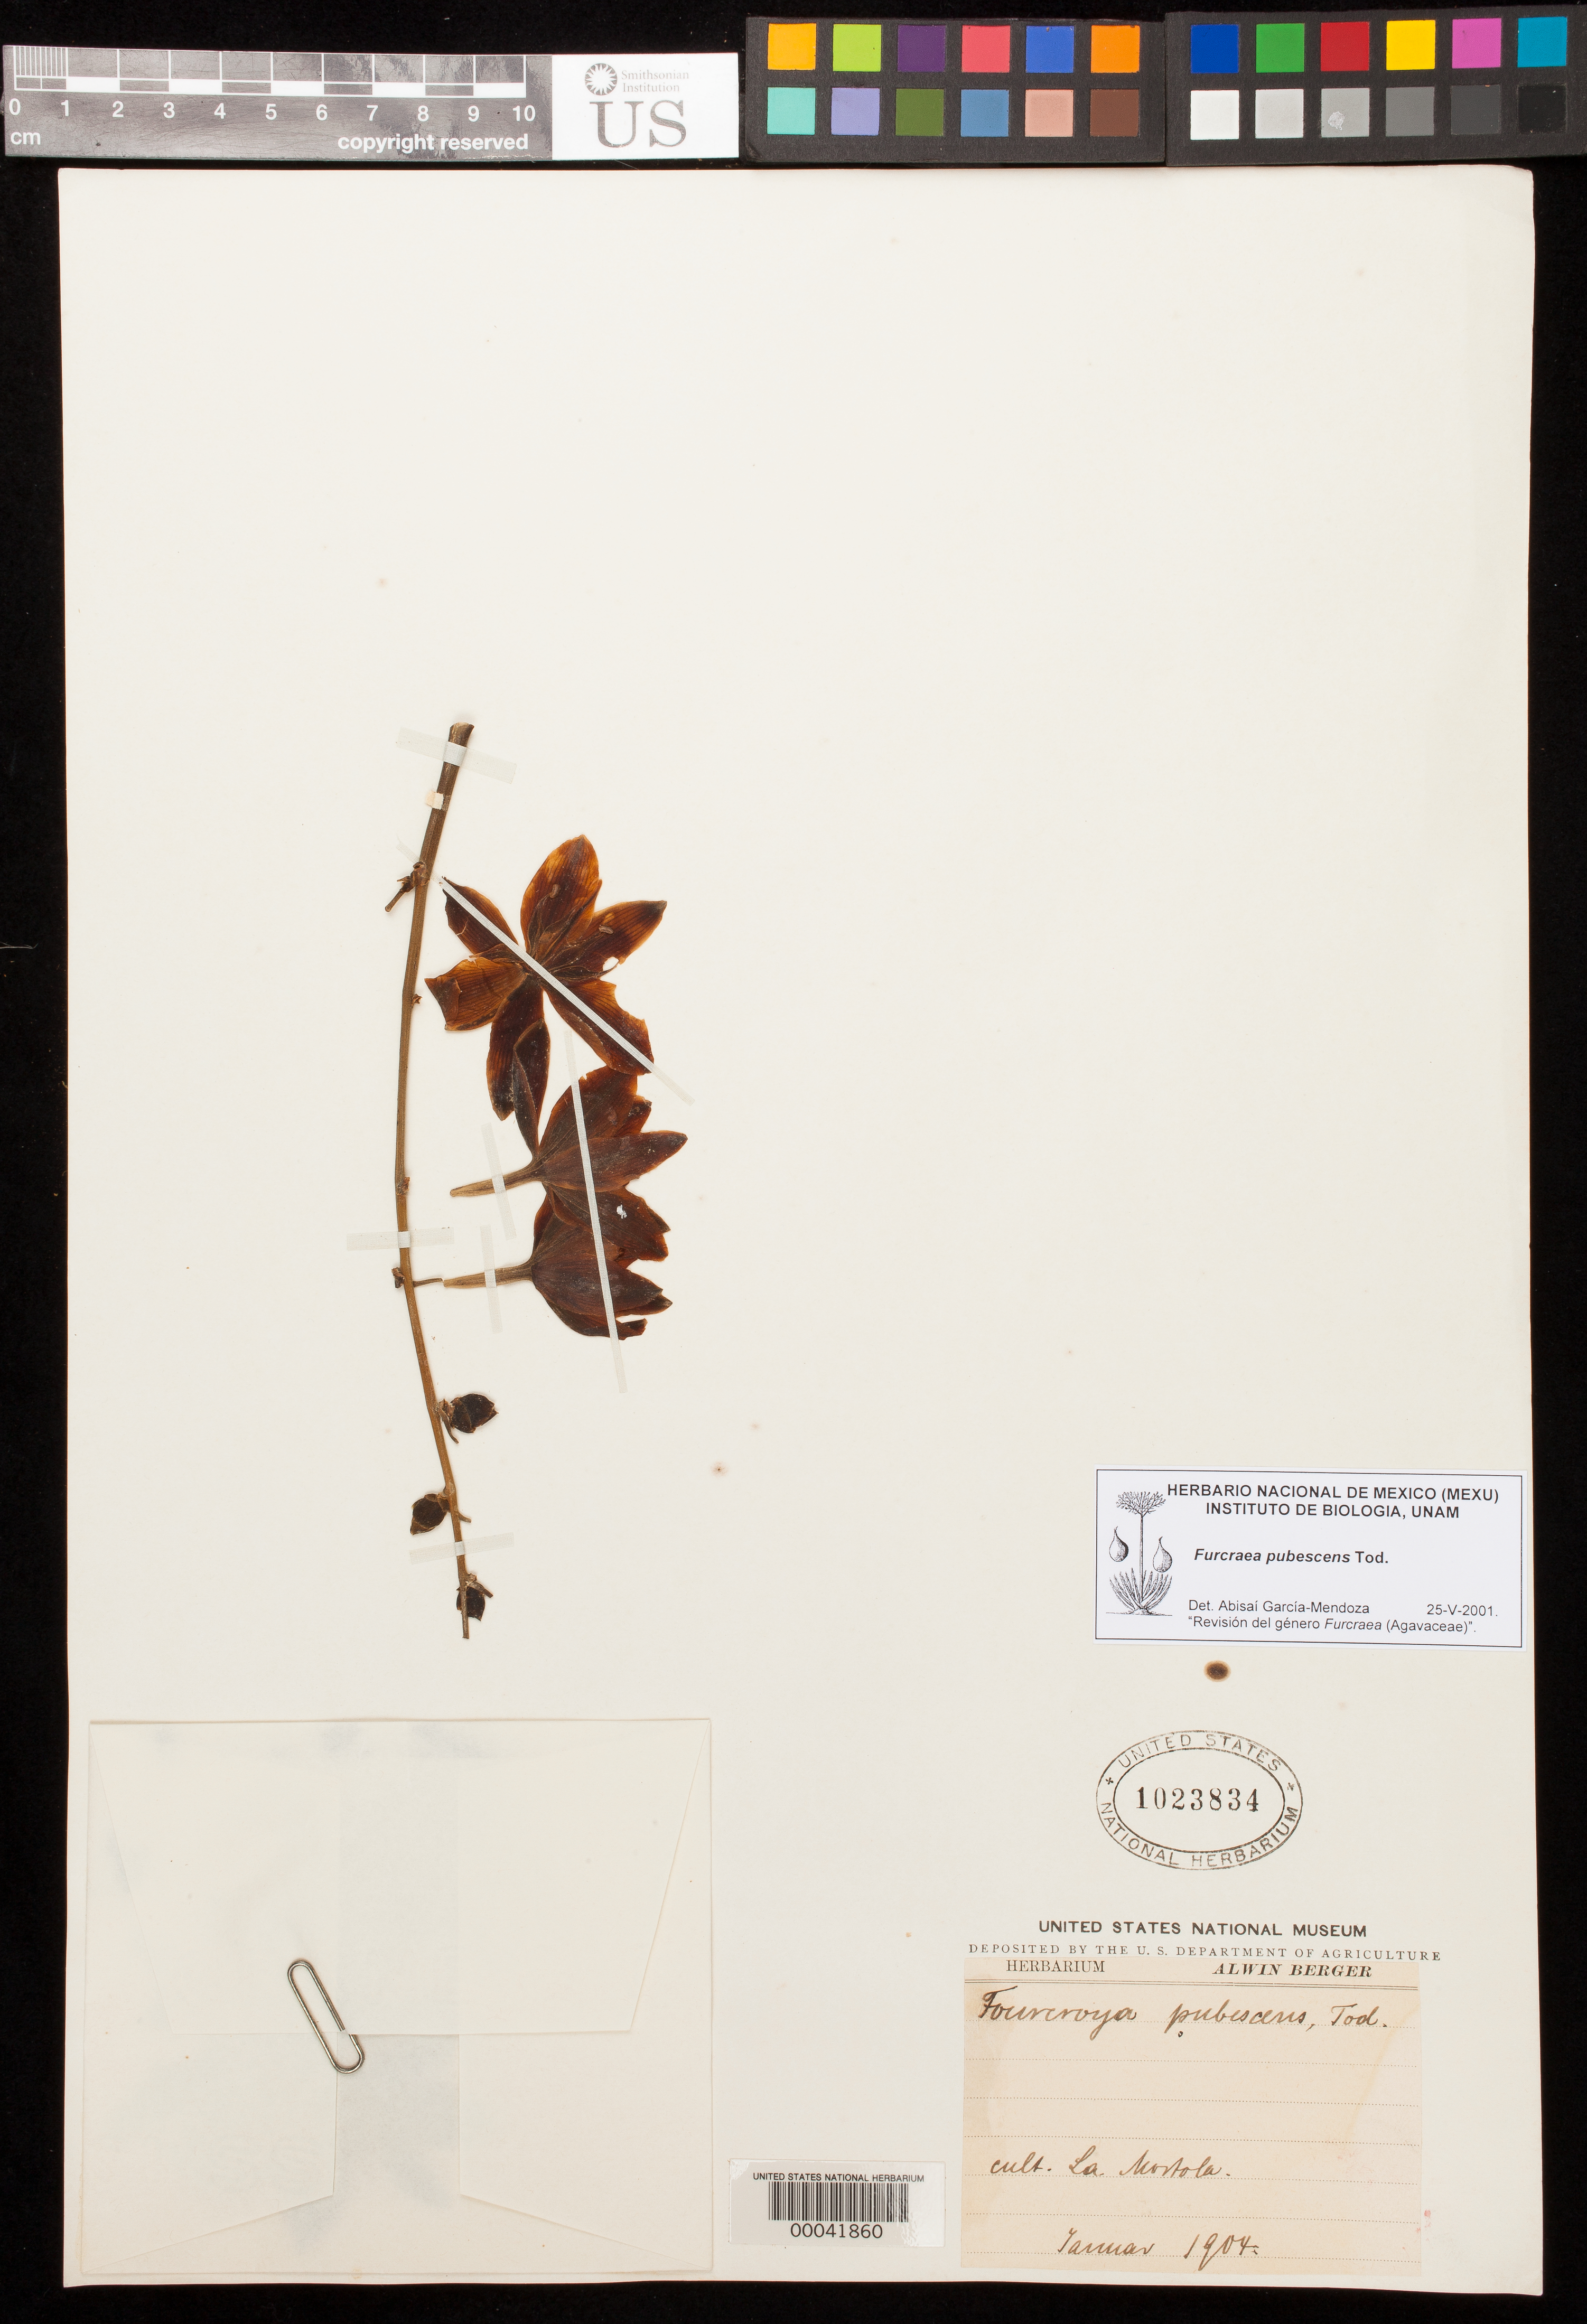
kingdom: Plantae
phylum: Tracheophyta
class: Liliopsida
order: Asparagales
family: Asparagaceae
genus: Furcraea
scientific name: Furcraea pubescens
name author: Tod.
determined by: García-Mendoza, A.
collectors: A. Berger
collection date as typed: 1904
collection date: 1904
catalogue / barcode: US 1023834